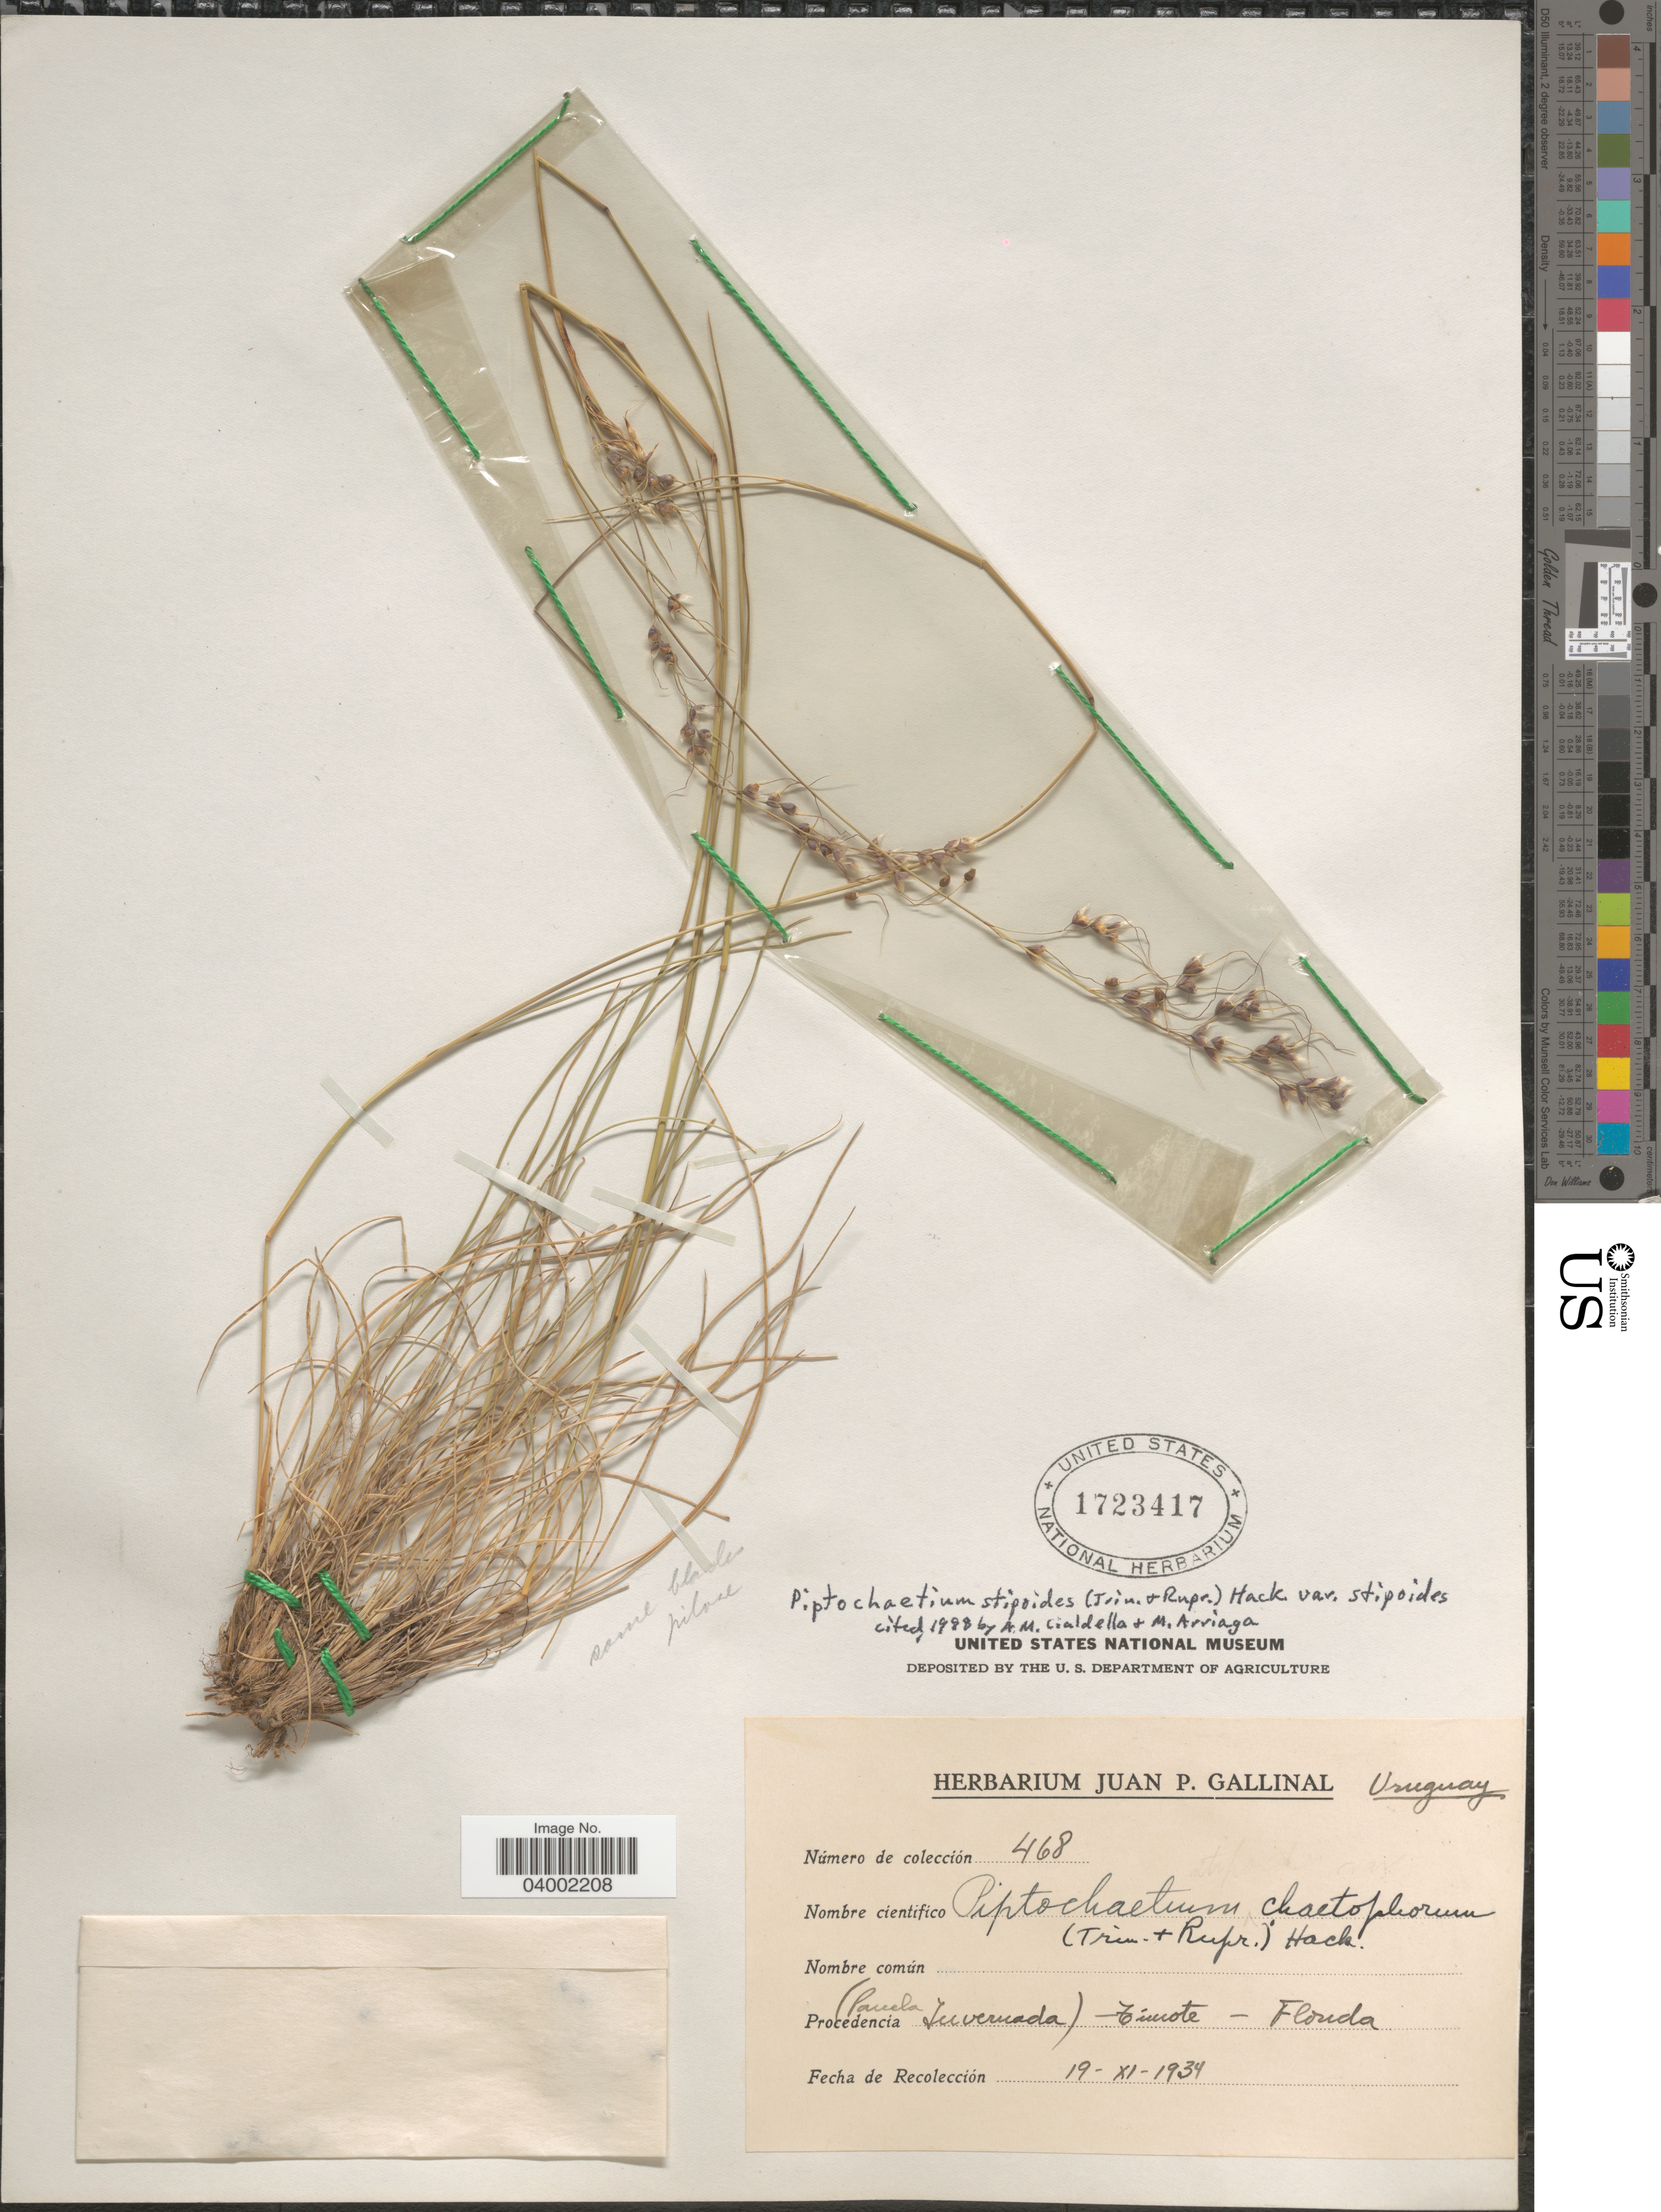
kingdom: Plantae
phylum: Tracheophyta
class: Liliopsida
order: Poales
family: Poaceae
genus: Piptochaetium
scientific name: Piptochaetium stipoides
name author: (Trin. & Rupr.) Hack. & Arechav.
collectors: ex herb. Juan P. Gallinal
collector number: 468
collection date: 1934-11-19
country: Uruguay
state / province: Florida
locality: Parcela Tuvernada - Timote - Florida.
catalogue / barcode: US 1723417